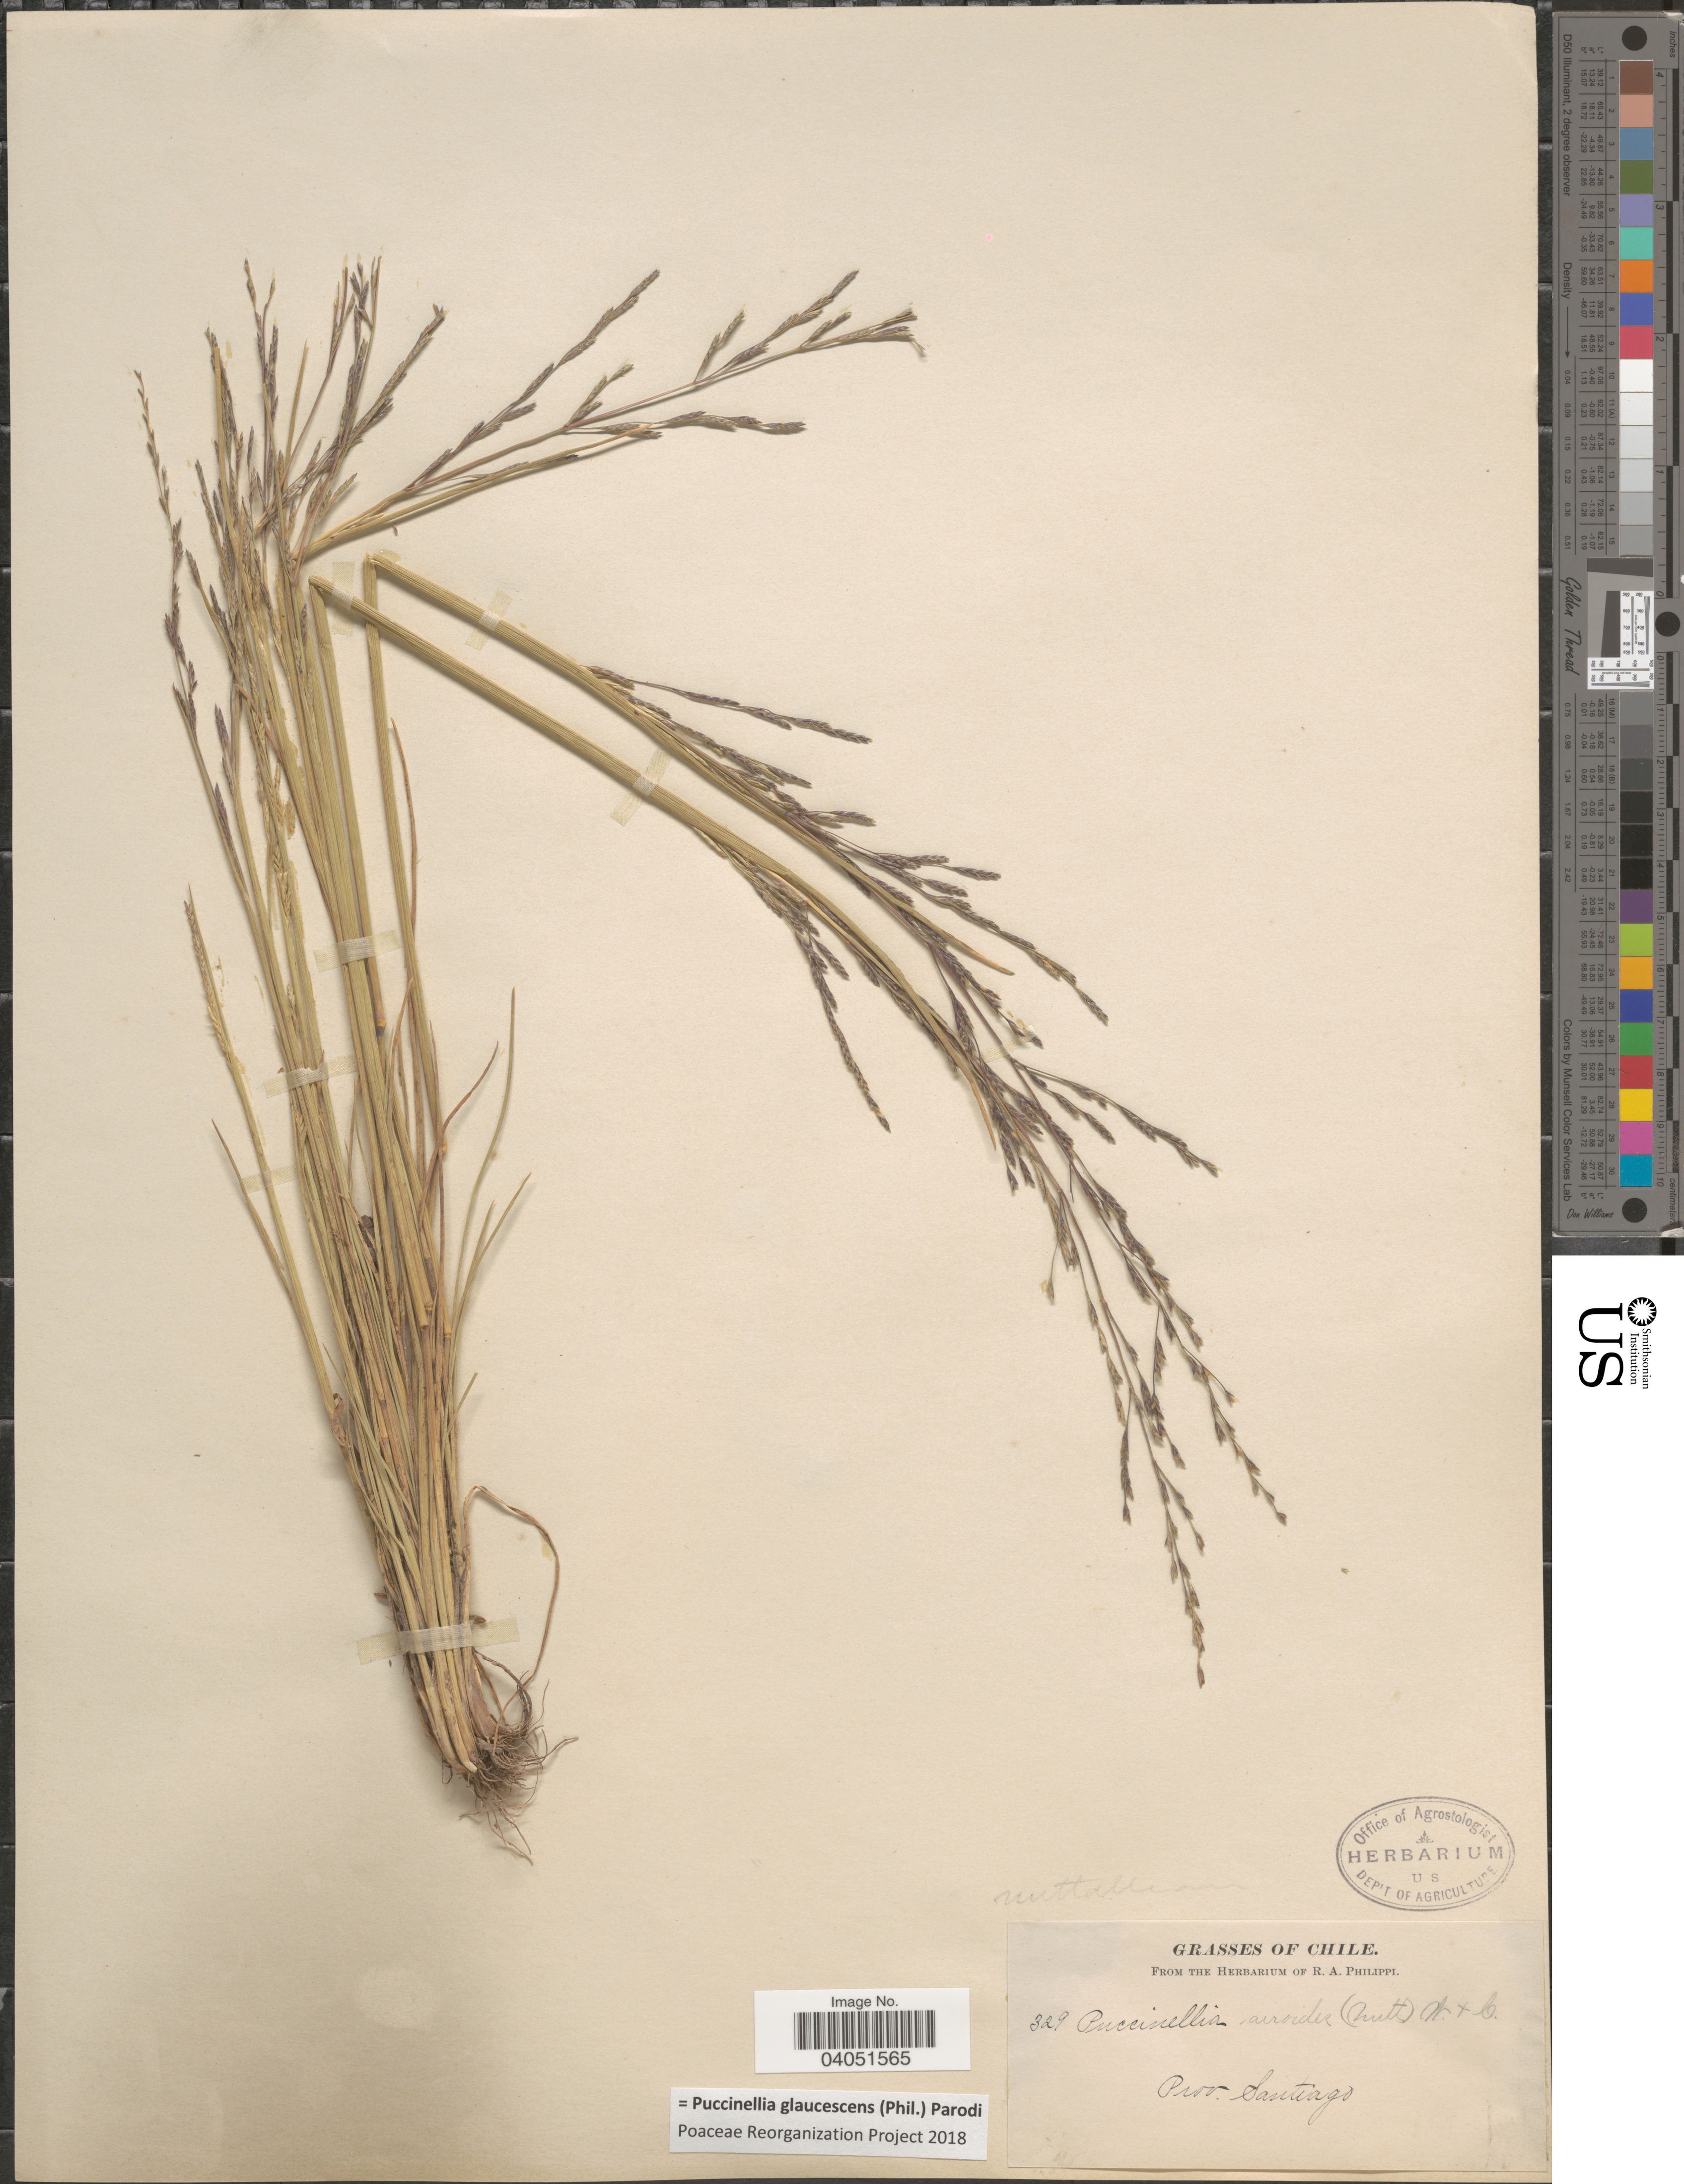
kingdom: Plantae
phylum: Tracheophyta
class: Liliopsida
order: Poales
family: Poaceae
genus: Puccinellia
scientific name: Puccinellia glaucescens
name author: (Phil.) Parodi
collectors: ex. herb. R.A. Philippi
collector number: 329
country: Chile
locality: Prov. Santiago.